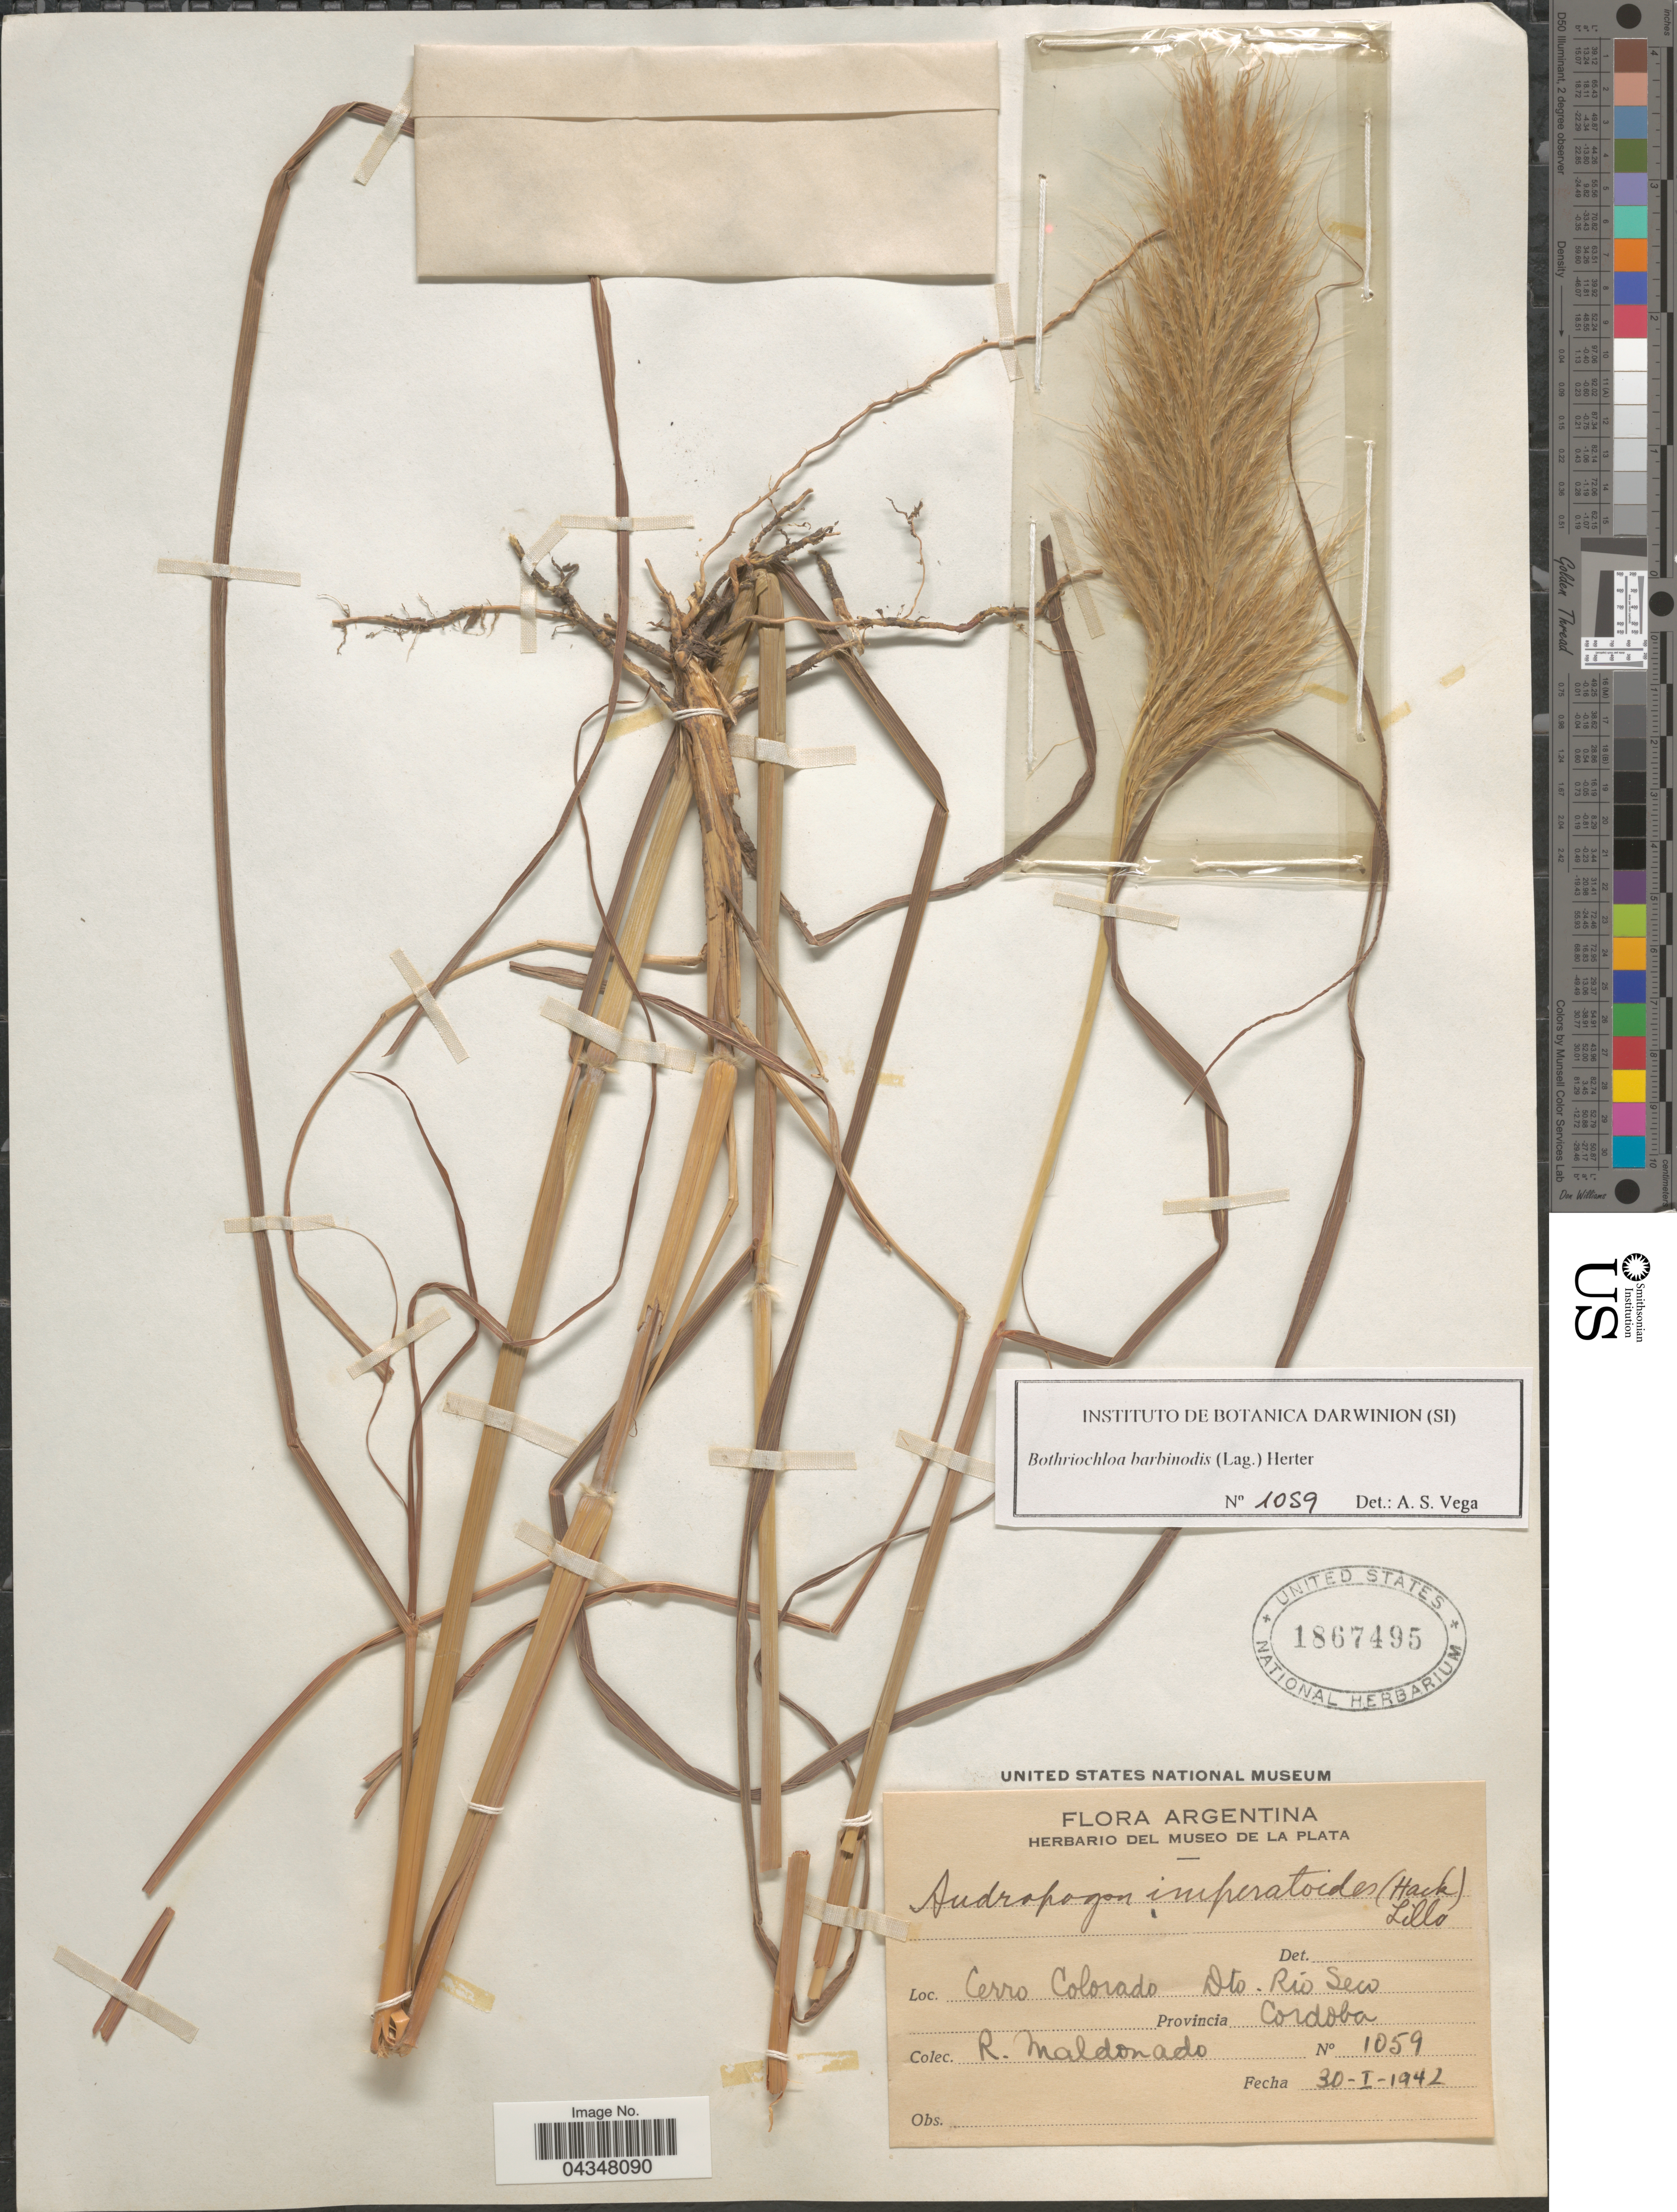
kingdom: Plantae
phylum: Tracheophyta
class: Liliopsida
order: Poales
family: Poaceae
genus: Bothriochloa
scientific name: Bothriochloa barbinodis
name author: (Lag.) Herter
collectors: R. Maldonado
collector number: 1059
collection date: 1942-01-30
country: Argentina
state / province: Cordoba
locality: Cerro Colorado. Dto. Río Seco.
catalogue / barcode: US 1867495